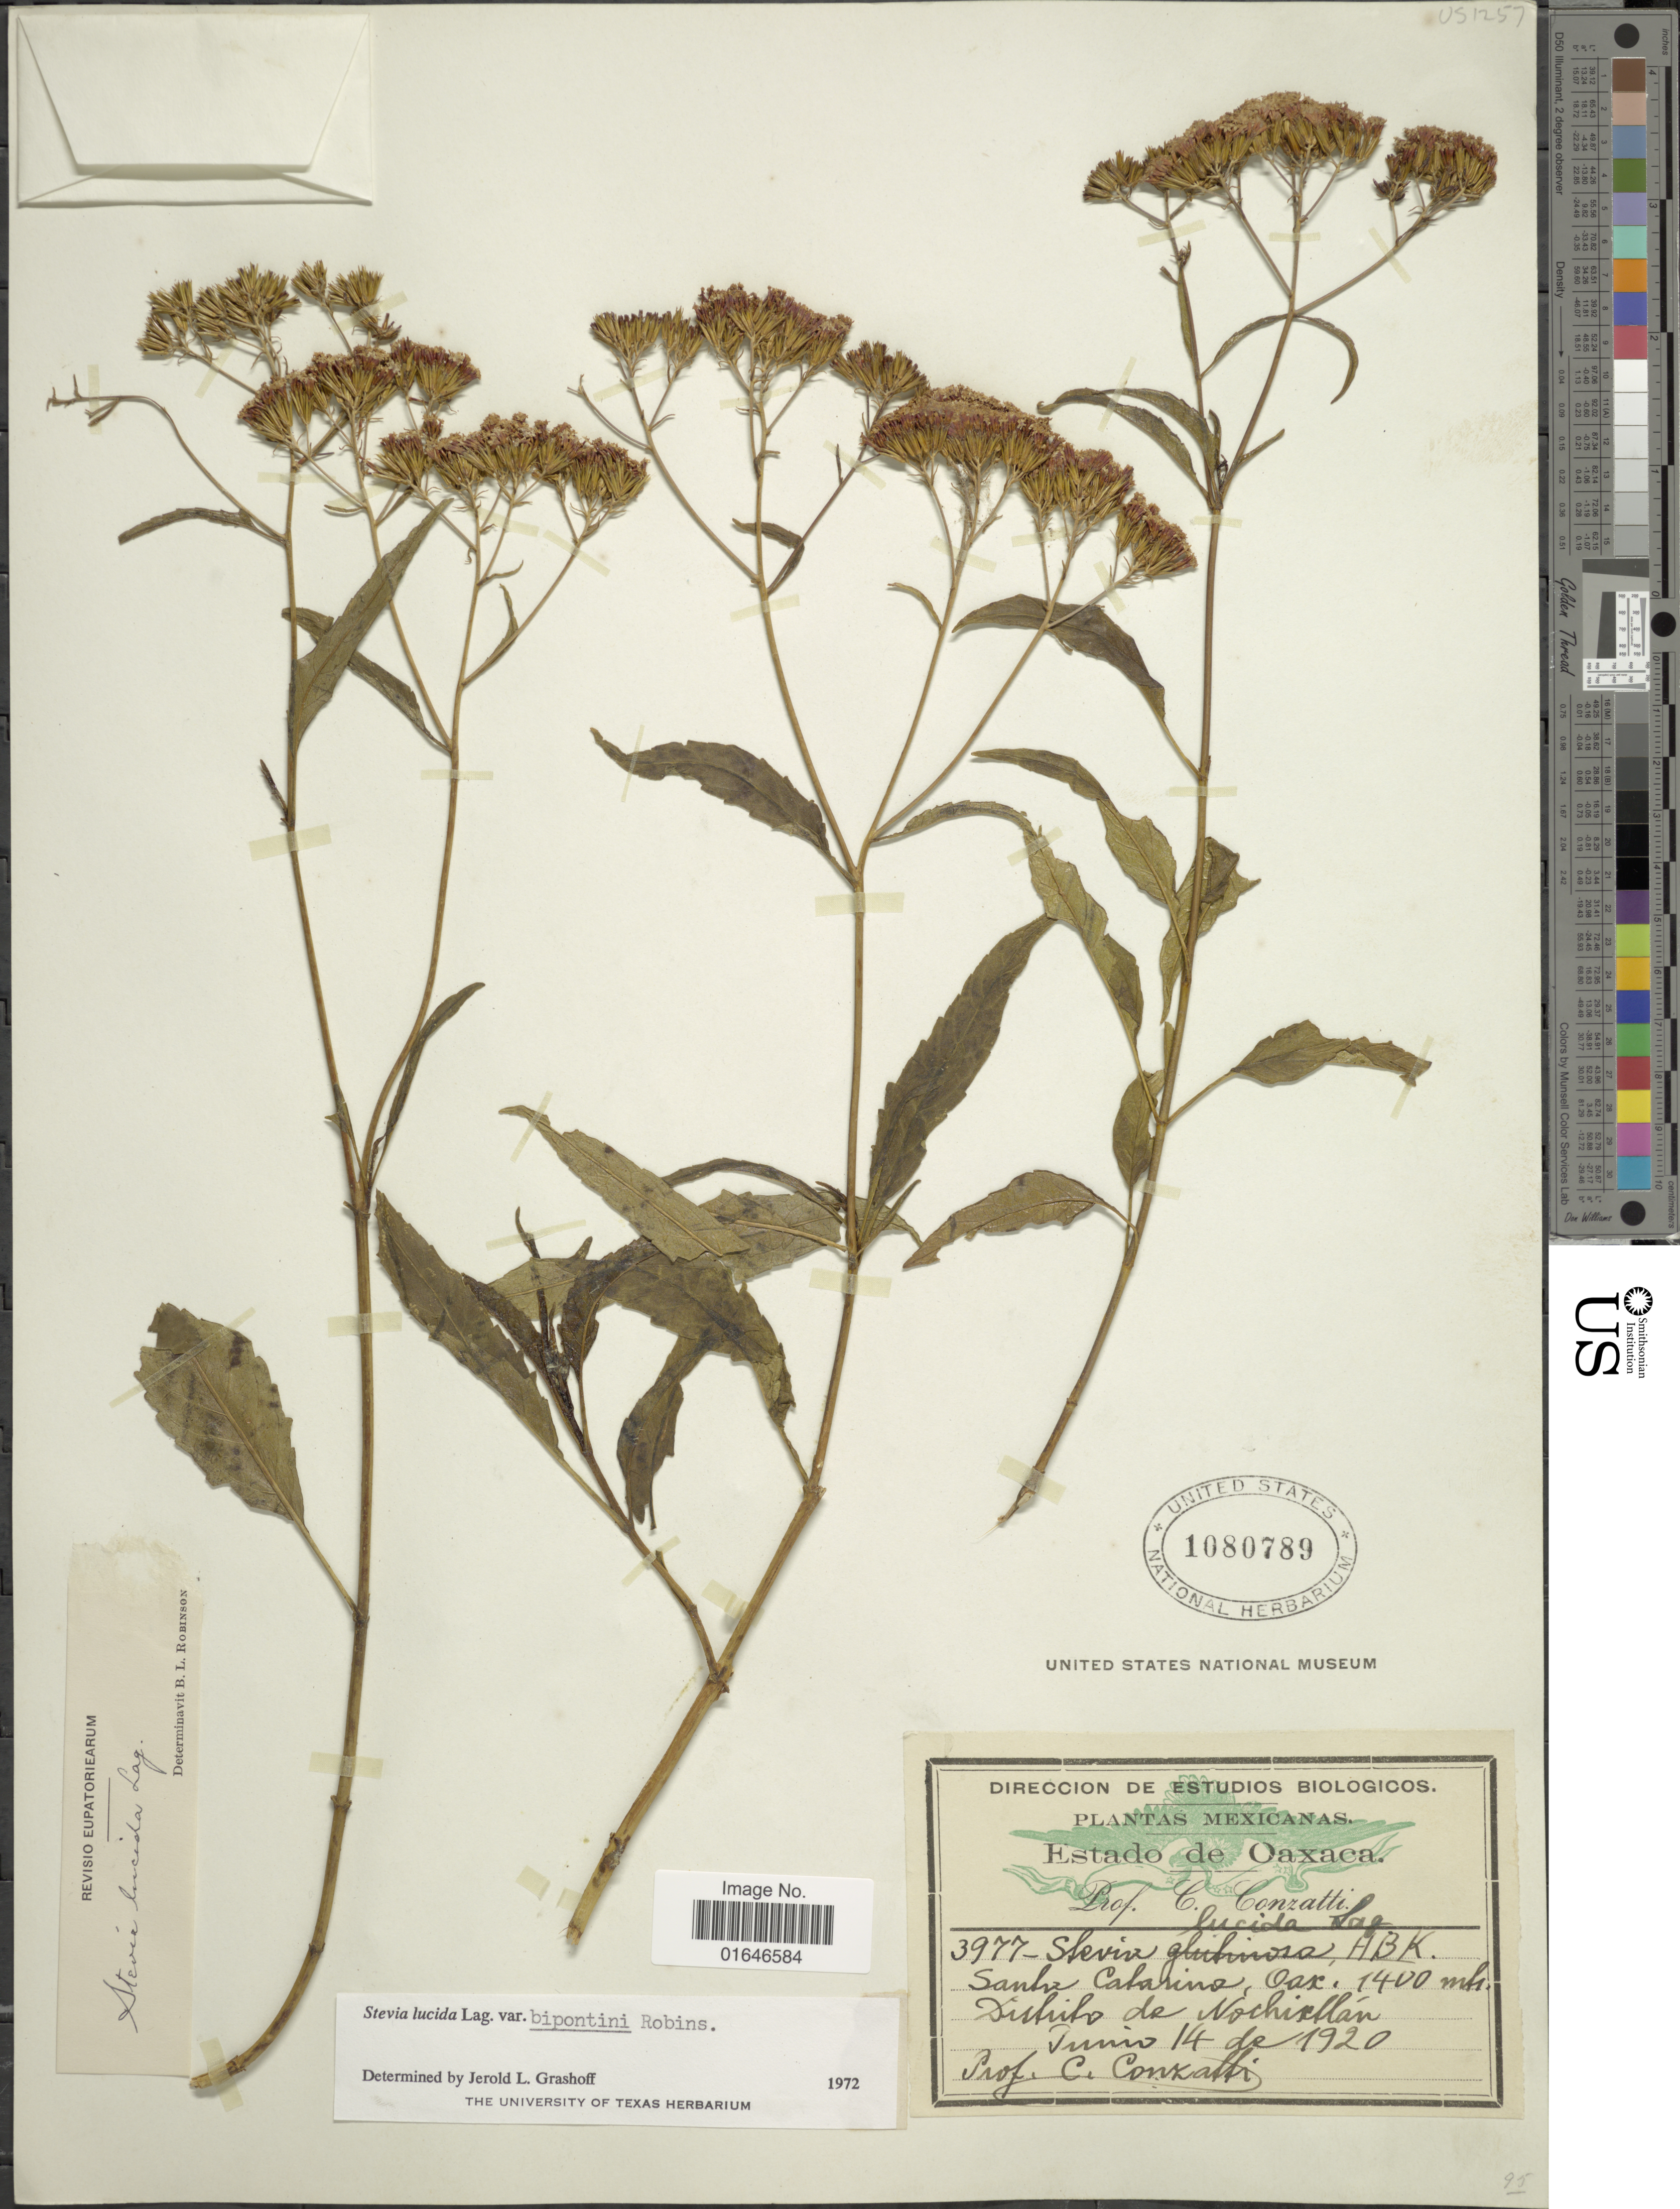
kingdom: Plantae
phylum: Tracheophyta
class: Magnoliopsida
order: Asterales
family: Asteraceae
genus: Stevia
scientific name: Stevia lucida var. bipontini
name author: B.L. Rob.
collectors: C. Conzatti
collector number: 3977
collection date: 1920-06-14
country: Mexico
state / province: Oaxaca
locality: Santa Catarina, Oax.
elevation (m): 1400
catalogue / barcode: US 1080789